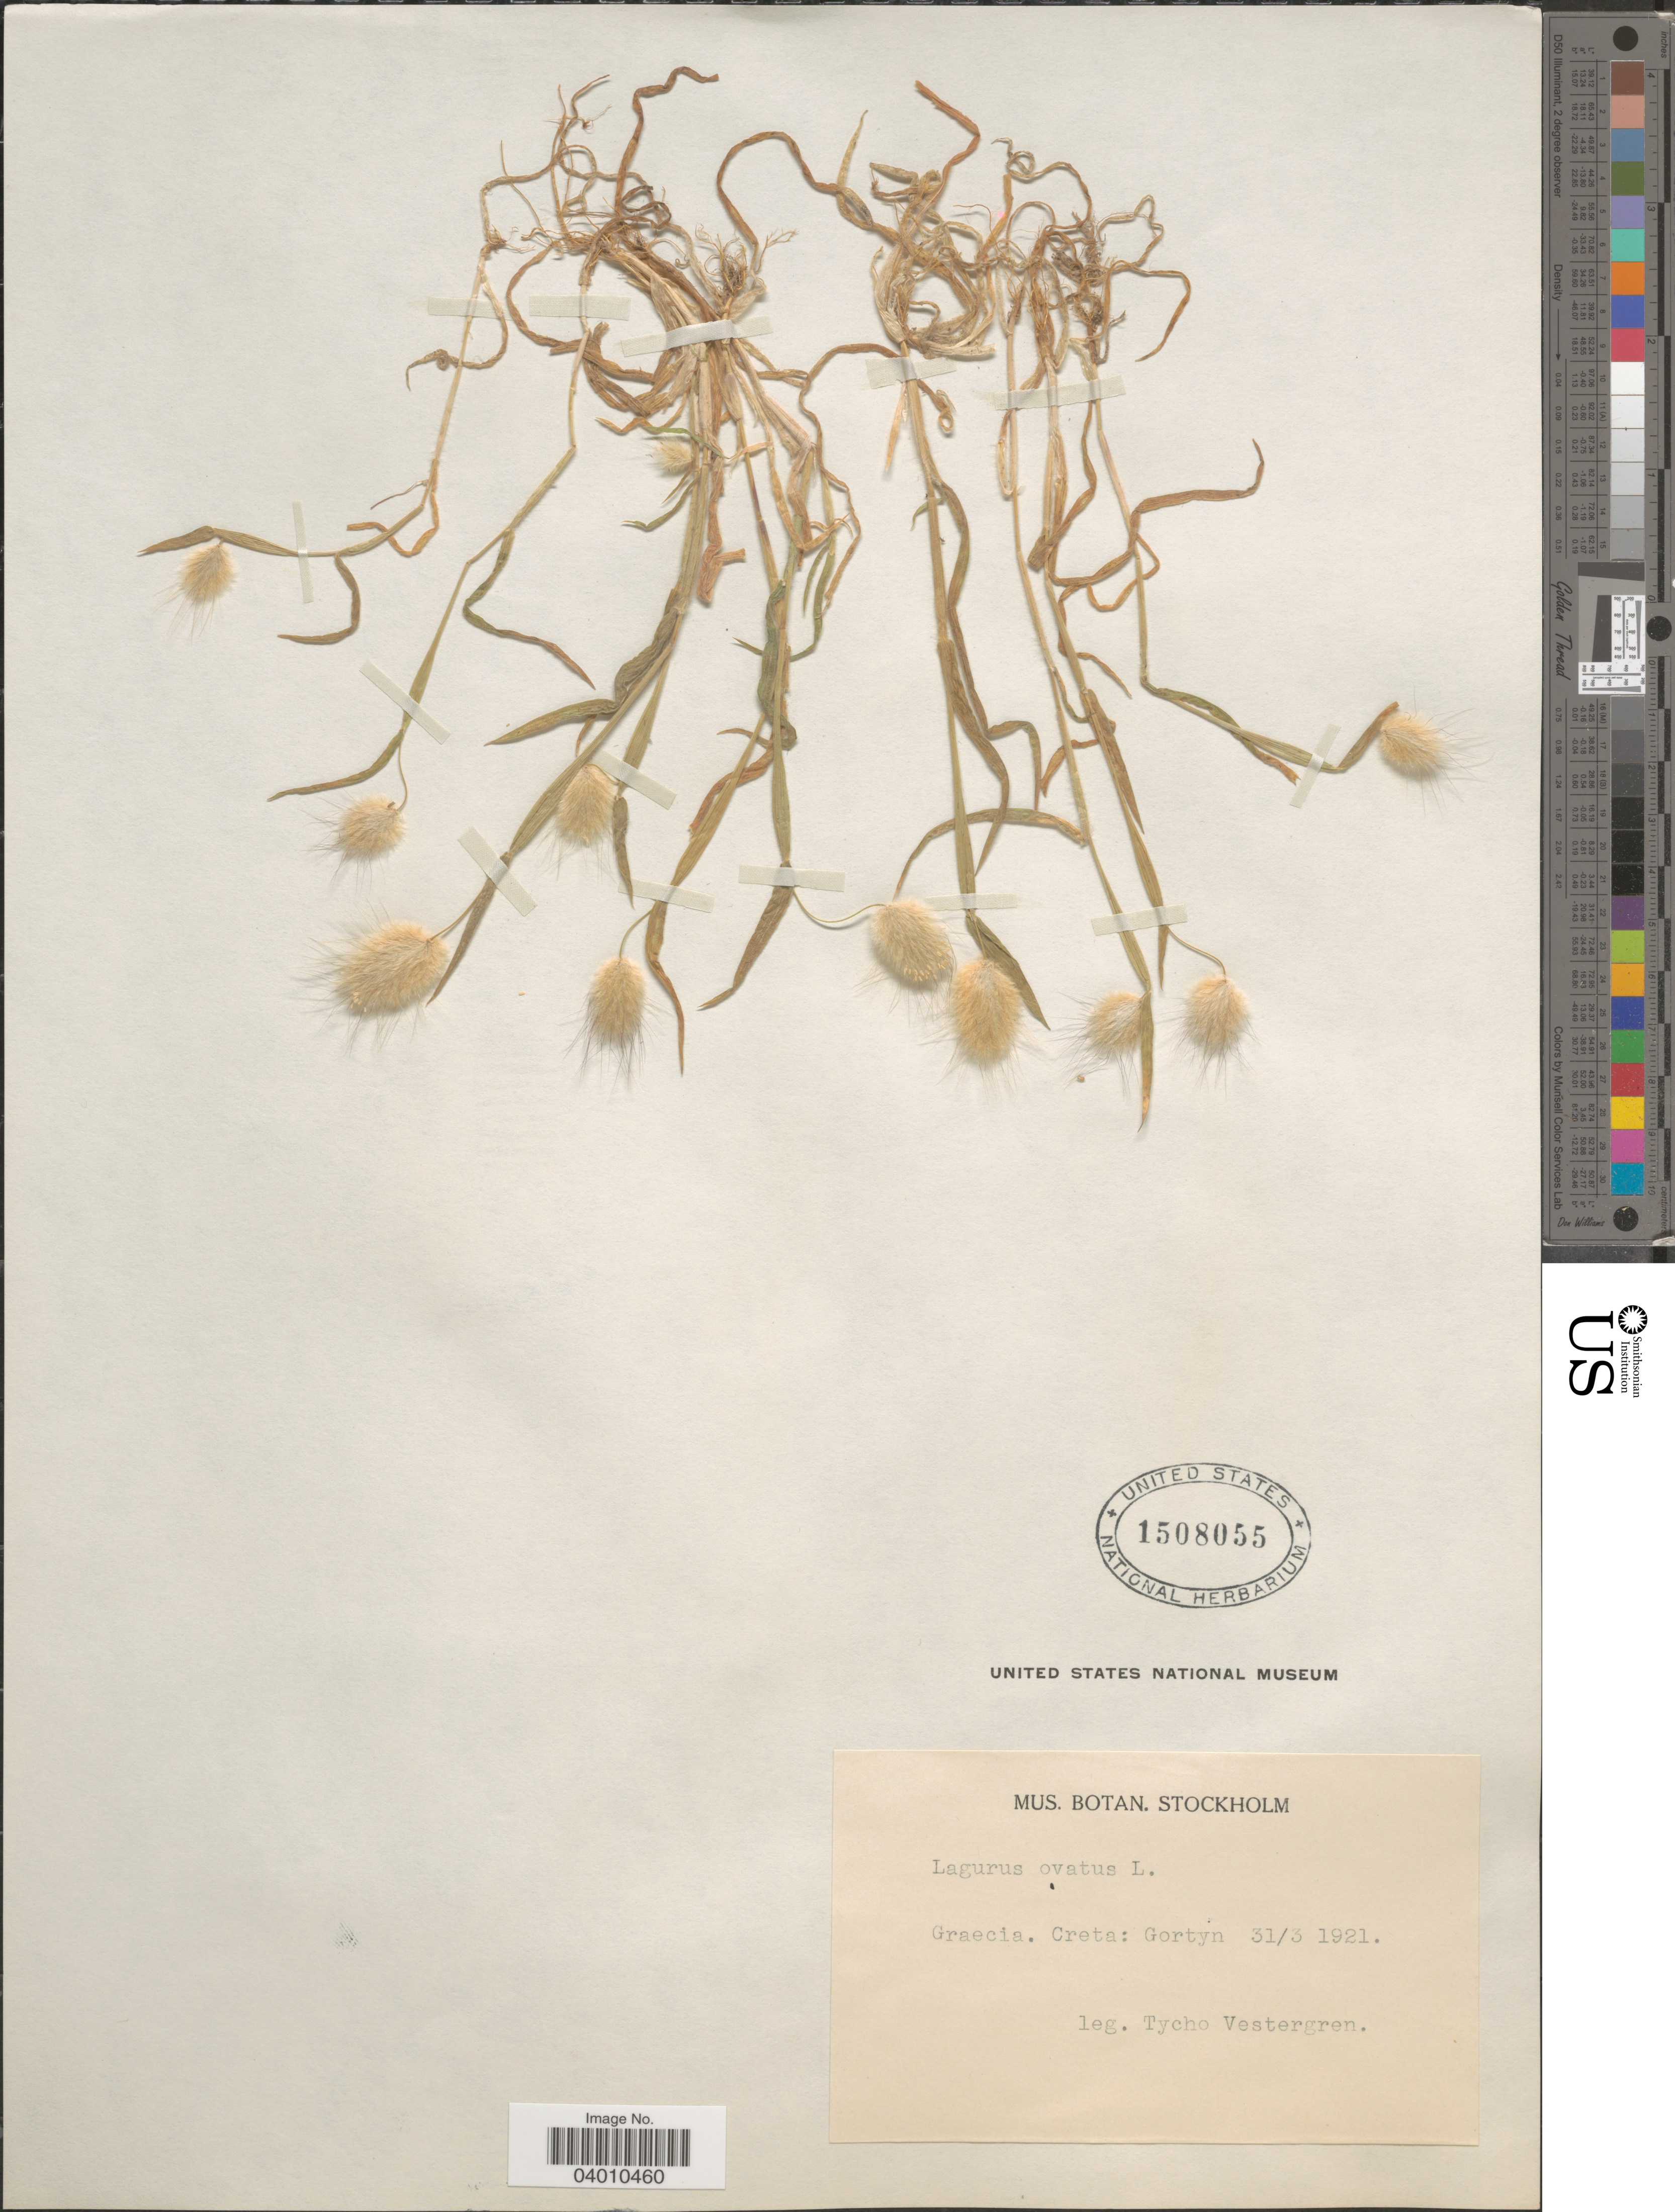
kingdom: Plantae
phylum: Tracheophyta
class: Liliopsida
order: Poales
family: Poaceae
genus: Lagurus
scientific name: Lagurus ovatus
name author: L.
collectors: T. Vestergren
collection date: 1921-03-31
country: Greece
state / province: Crete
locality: Graecia. Creta: Gortyn.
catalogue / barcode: US 1508055